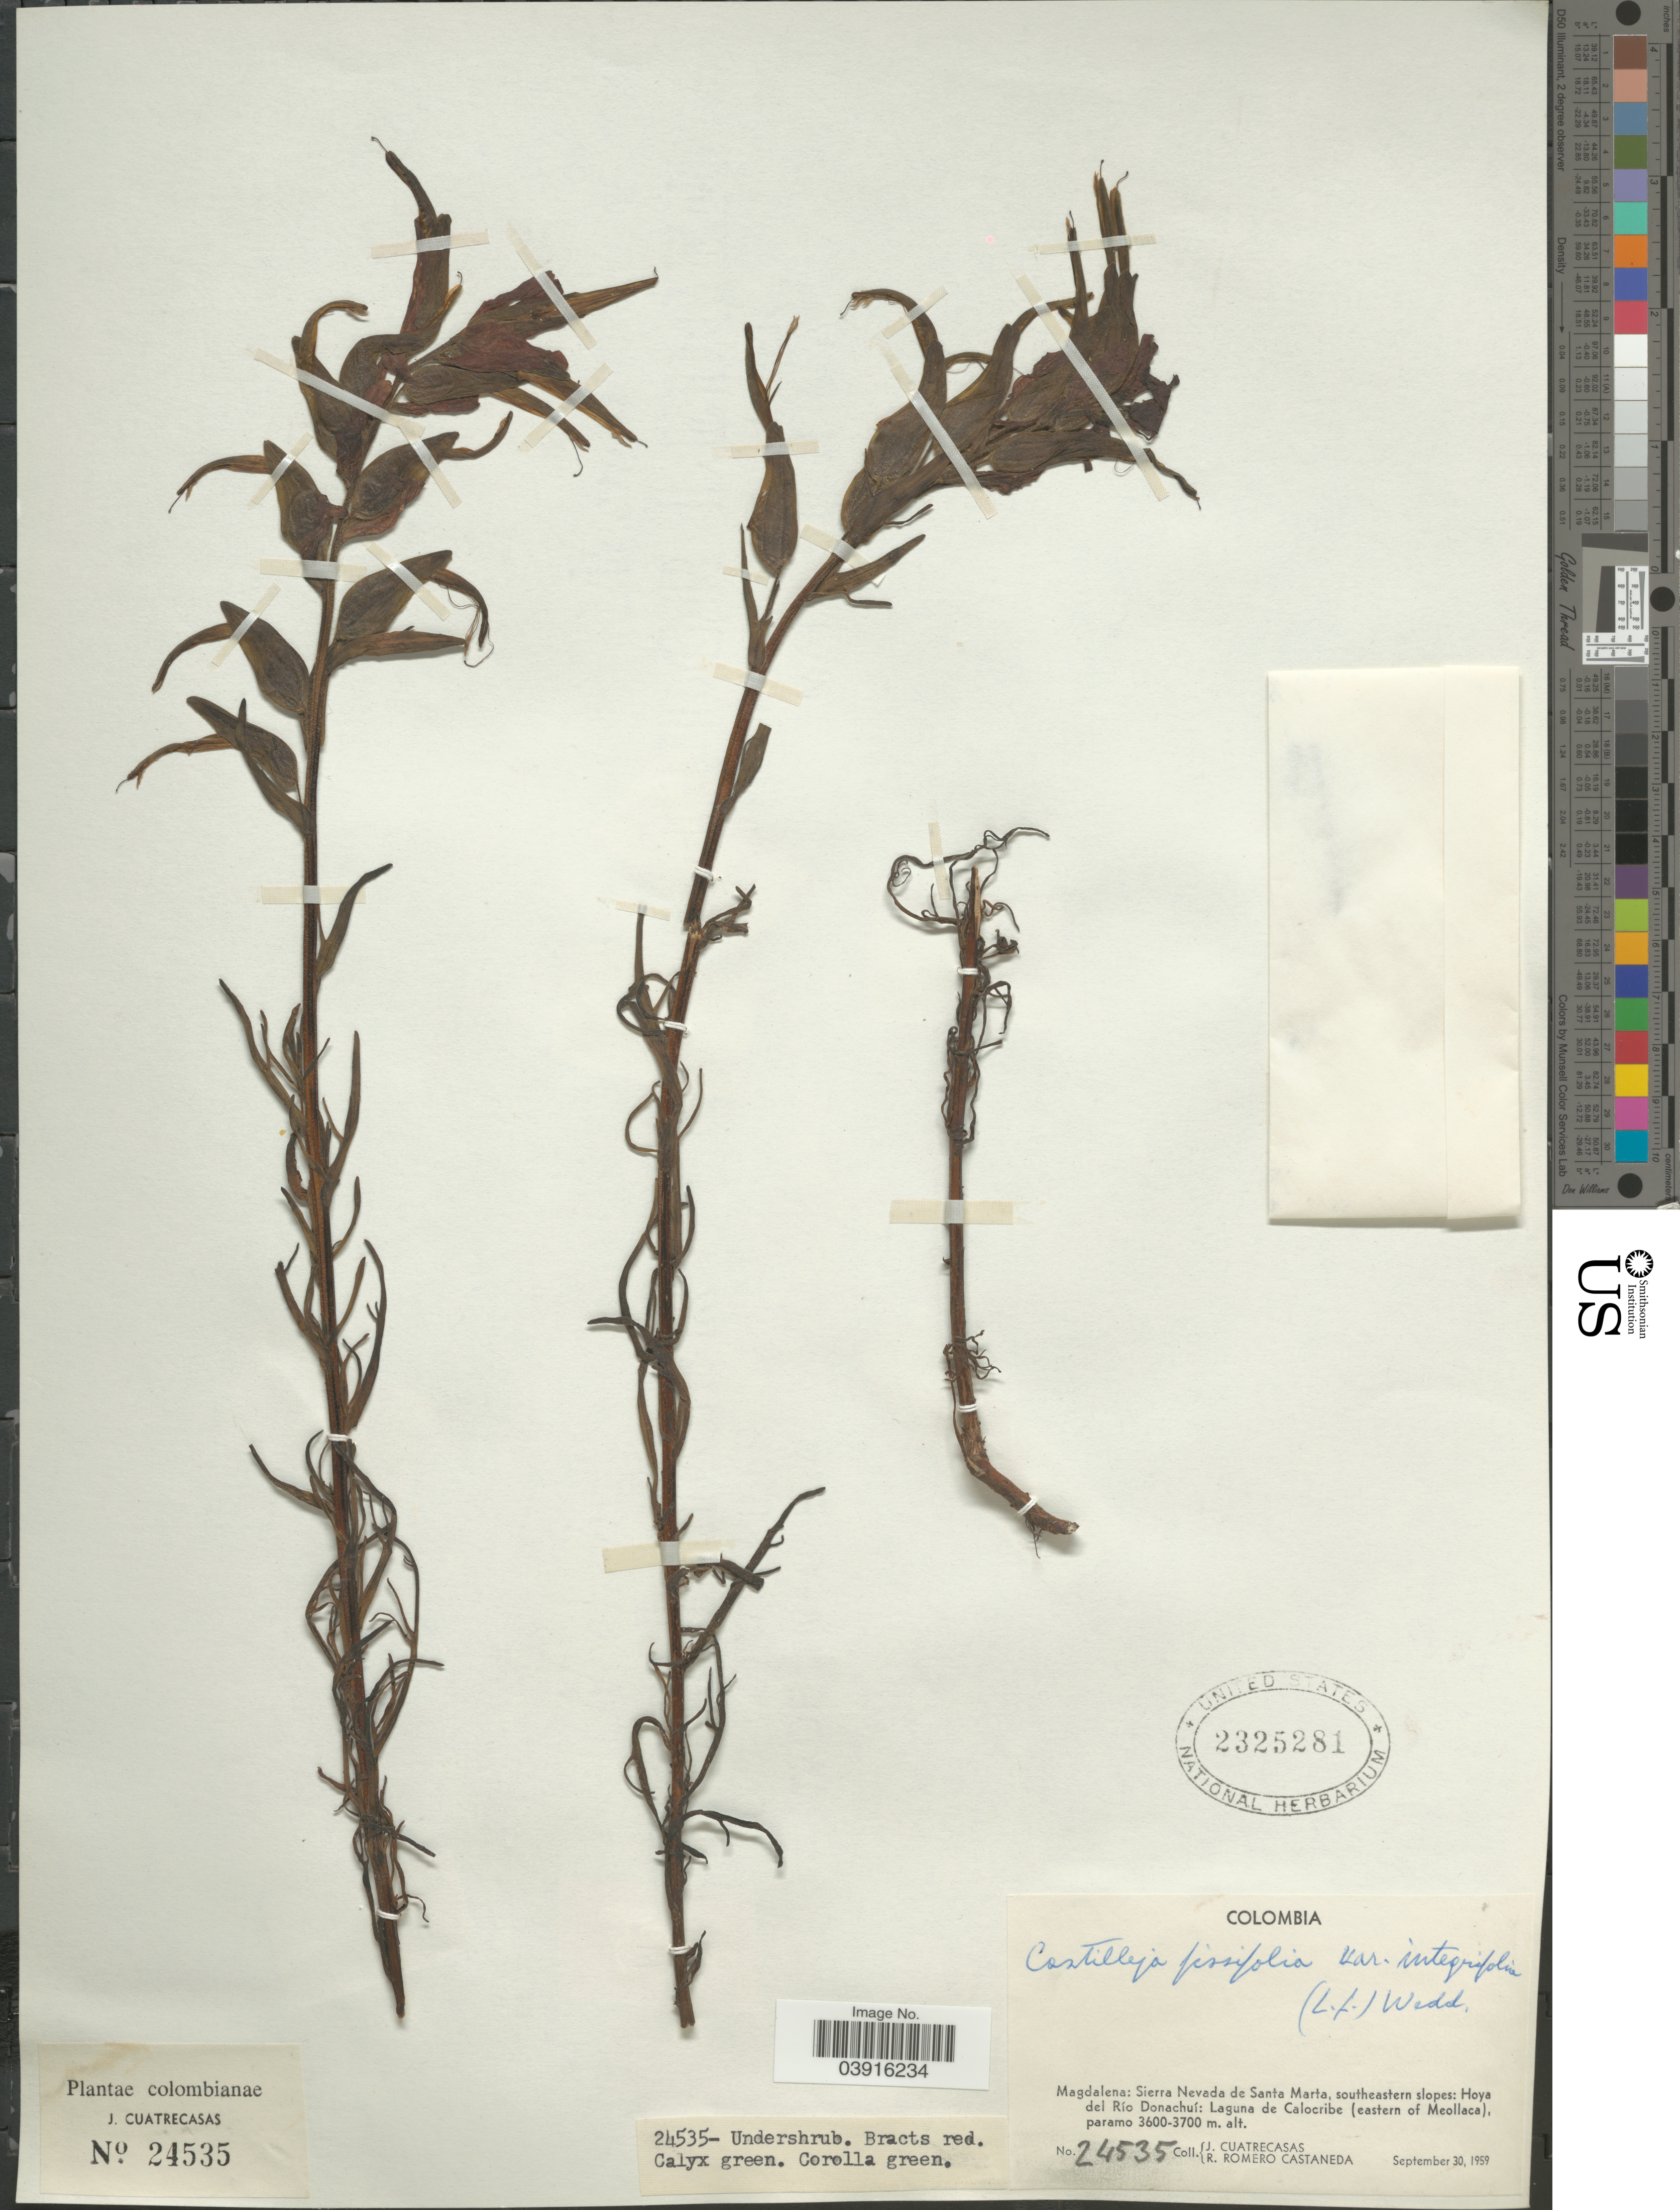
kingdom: Plantae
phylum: Tracheophyta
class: Magnoliopsida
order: Lamiales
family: Orobanchaceae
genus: Castilleja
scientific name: Castilleja fissifolia var. integrifolia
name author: (L. f.) Wedd.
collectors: J. Cuatrecasas & R. Romero Castañeda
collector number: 24535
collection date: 1959-09-30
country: Colombia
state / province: Magdalena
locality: Sierra Nevada de Santa Marta, southeastern slopes: Hoya del Río Donachuí: Laguna de Calocribe (eastern of Meollaca).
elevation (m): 3600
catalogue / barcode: US 2325281